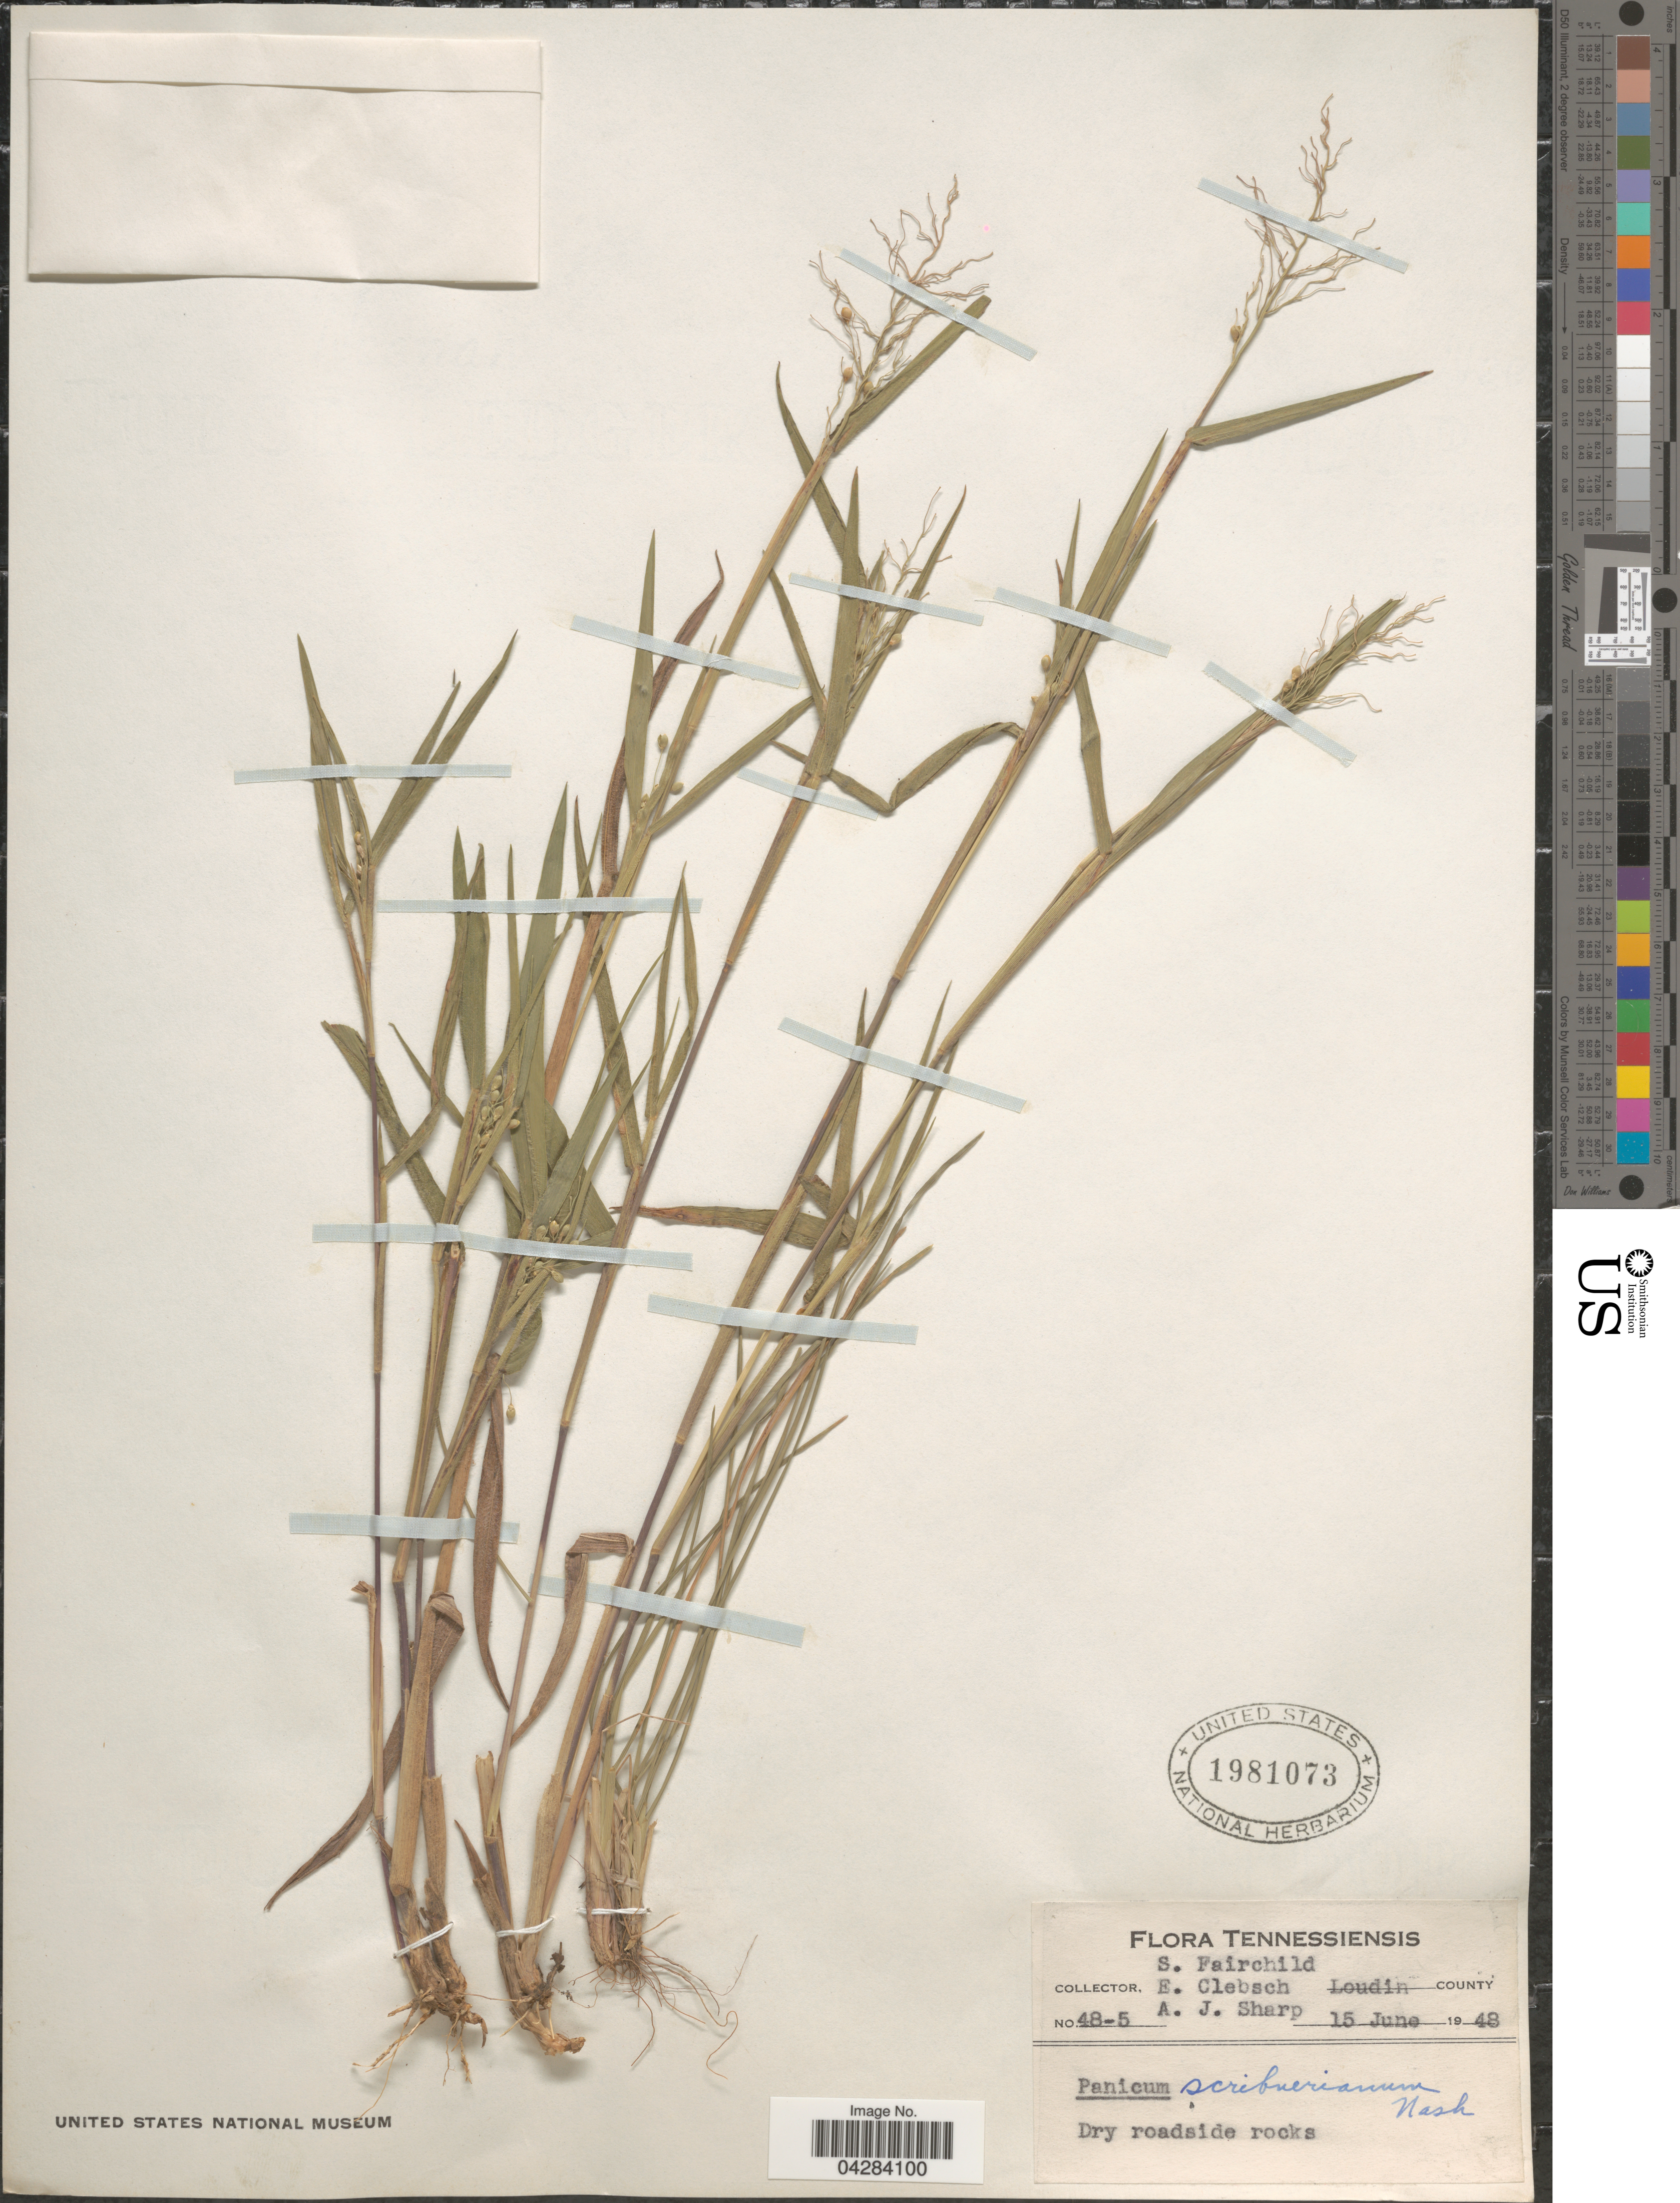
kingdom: Plantae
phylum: Tracheophyta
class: Liliopsida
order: Poales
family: Poaceae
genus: Dichanthelium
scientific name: Dichanthelium oligosanthes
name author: (Schult.) Gould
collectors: S. Fairchild, E. Clebsch & A. J. Sharp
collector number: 48-5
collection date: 1948-06-15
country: United States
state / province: Tennessee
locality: Loudin County.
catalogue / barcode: US 1981073